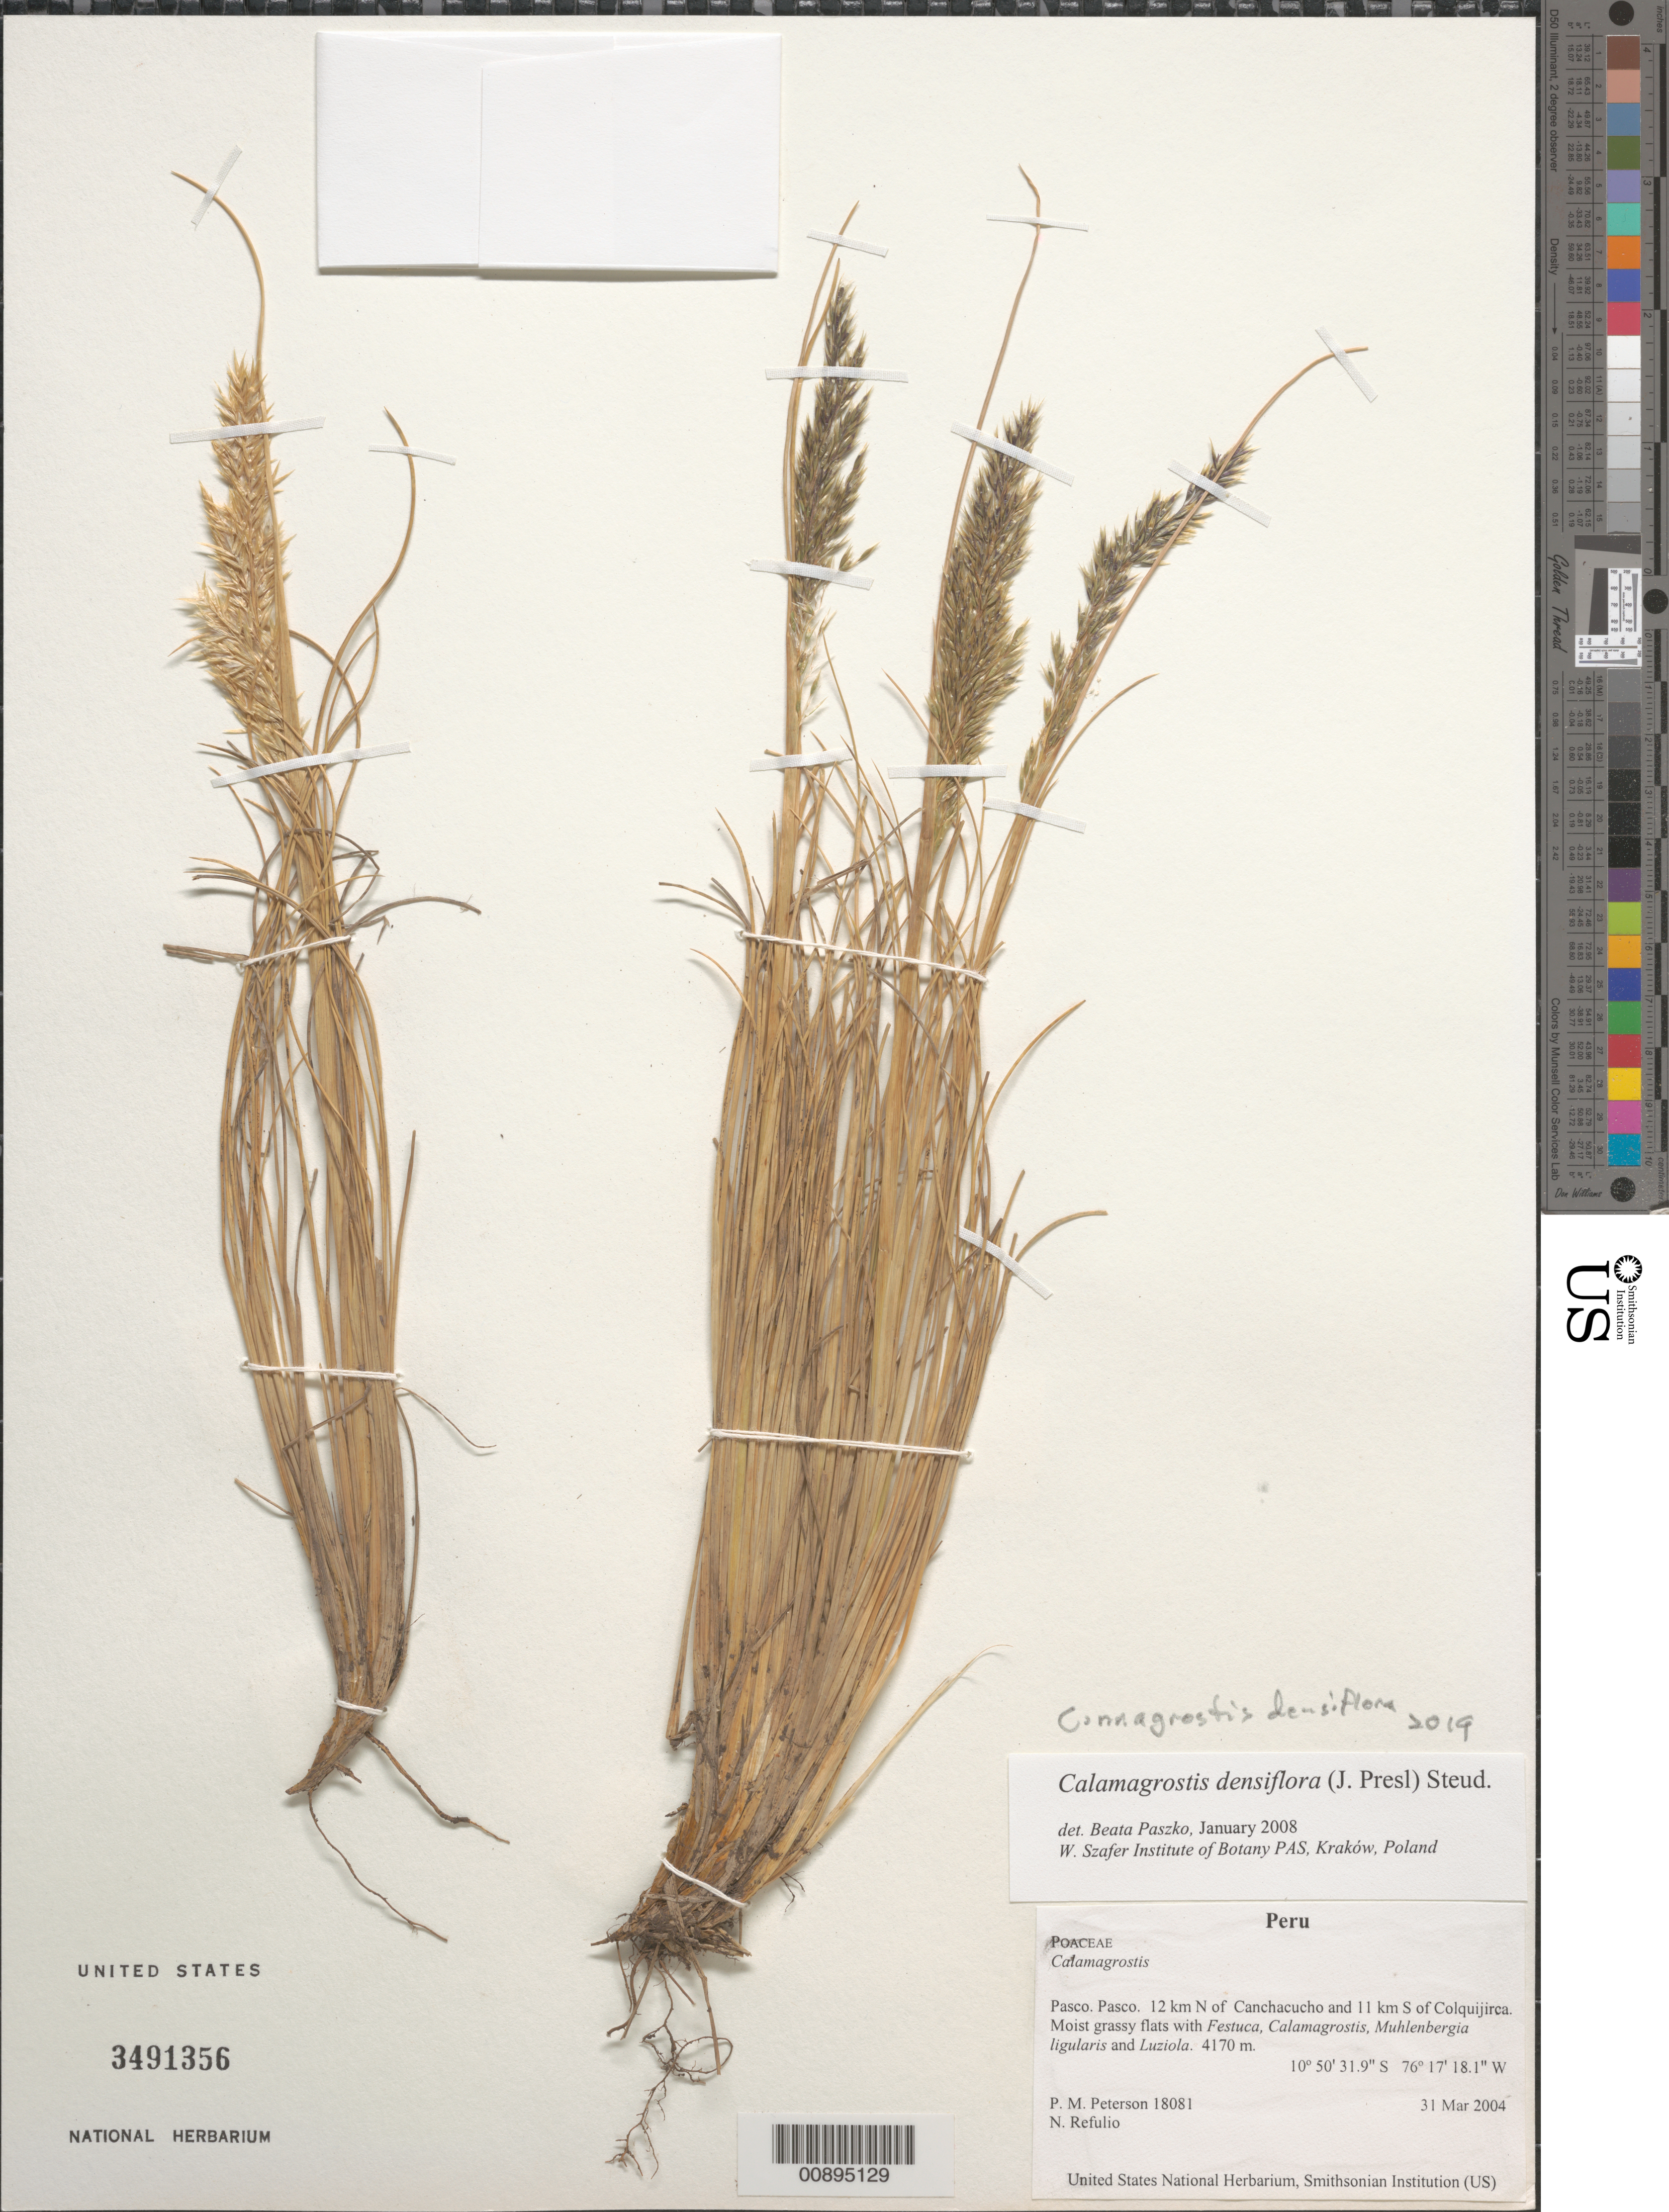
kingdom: Plantae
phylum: Tracheophyta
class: Liliopsida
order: Poales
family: Poaceae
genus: Cinnagrostis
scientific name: Cinnagrostis densiflora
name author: (J. Presl) P.M. Peterson et al.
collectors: P. M. Peterson & N. Refulio-Rodríguez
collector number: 18081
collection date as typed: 31 Mar 2004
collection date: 2004-03-31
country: Peru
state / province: Pasco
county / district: Pasco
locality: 12 km N of Canchacucho and 11 km S of Colquijirca. Moist grassy flats with Festuca, Calamagrostis, Muhlenbergia ligularis and Luziola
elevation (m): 4170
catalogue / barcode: US 3491356